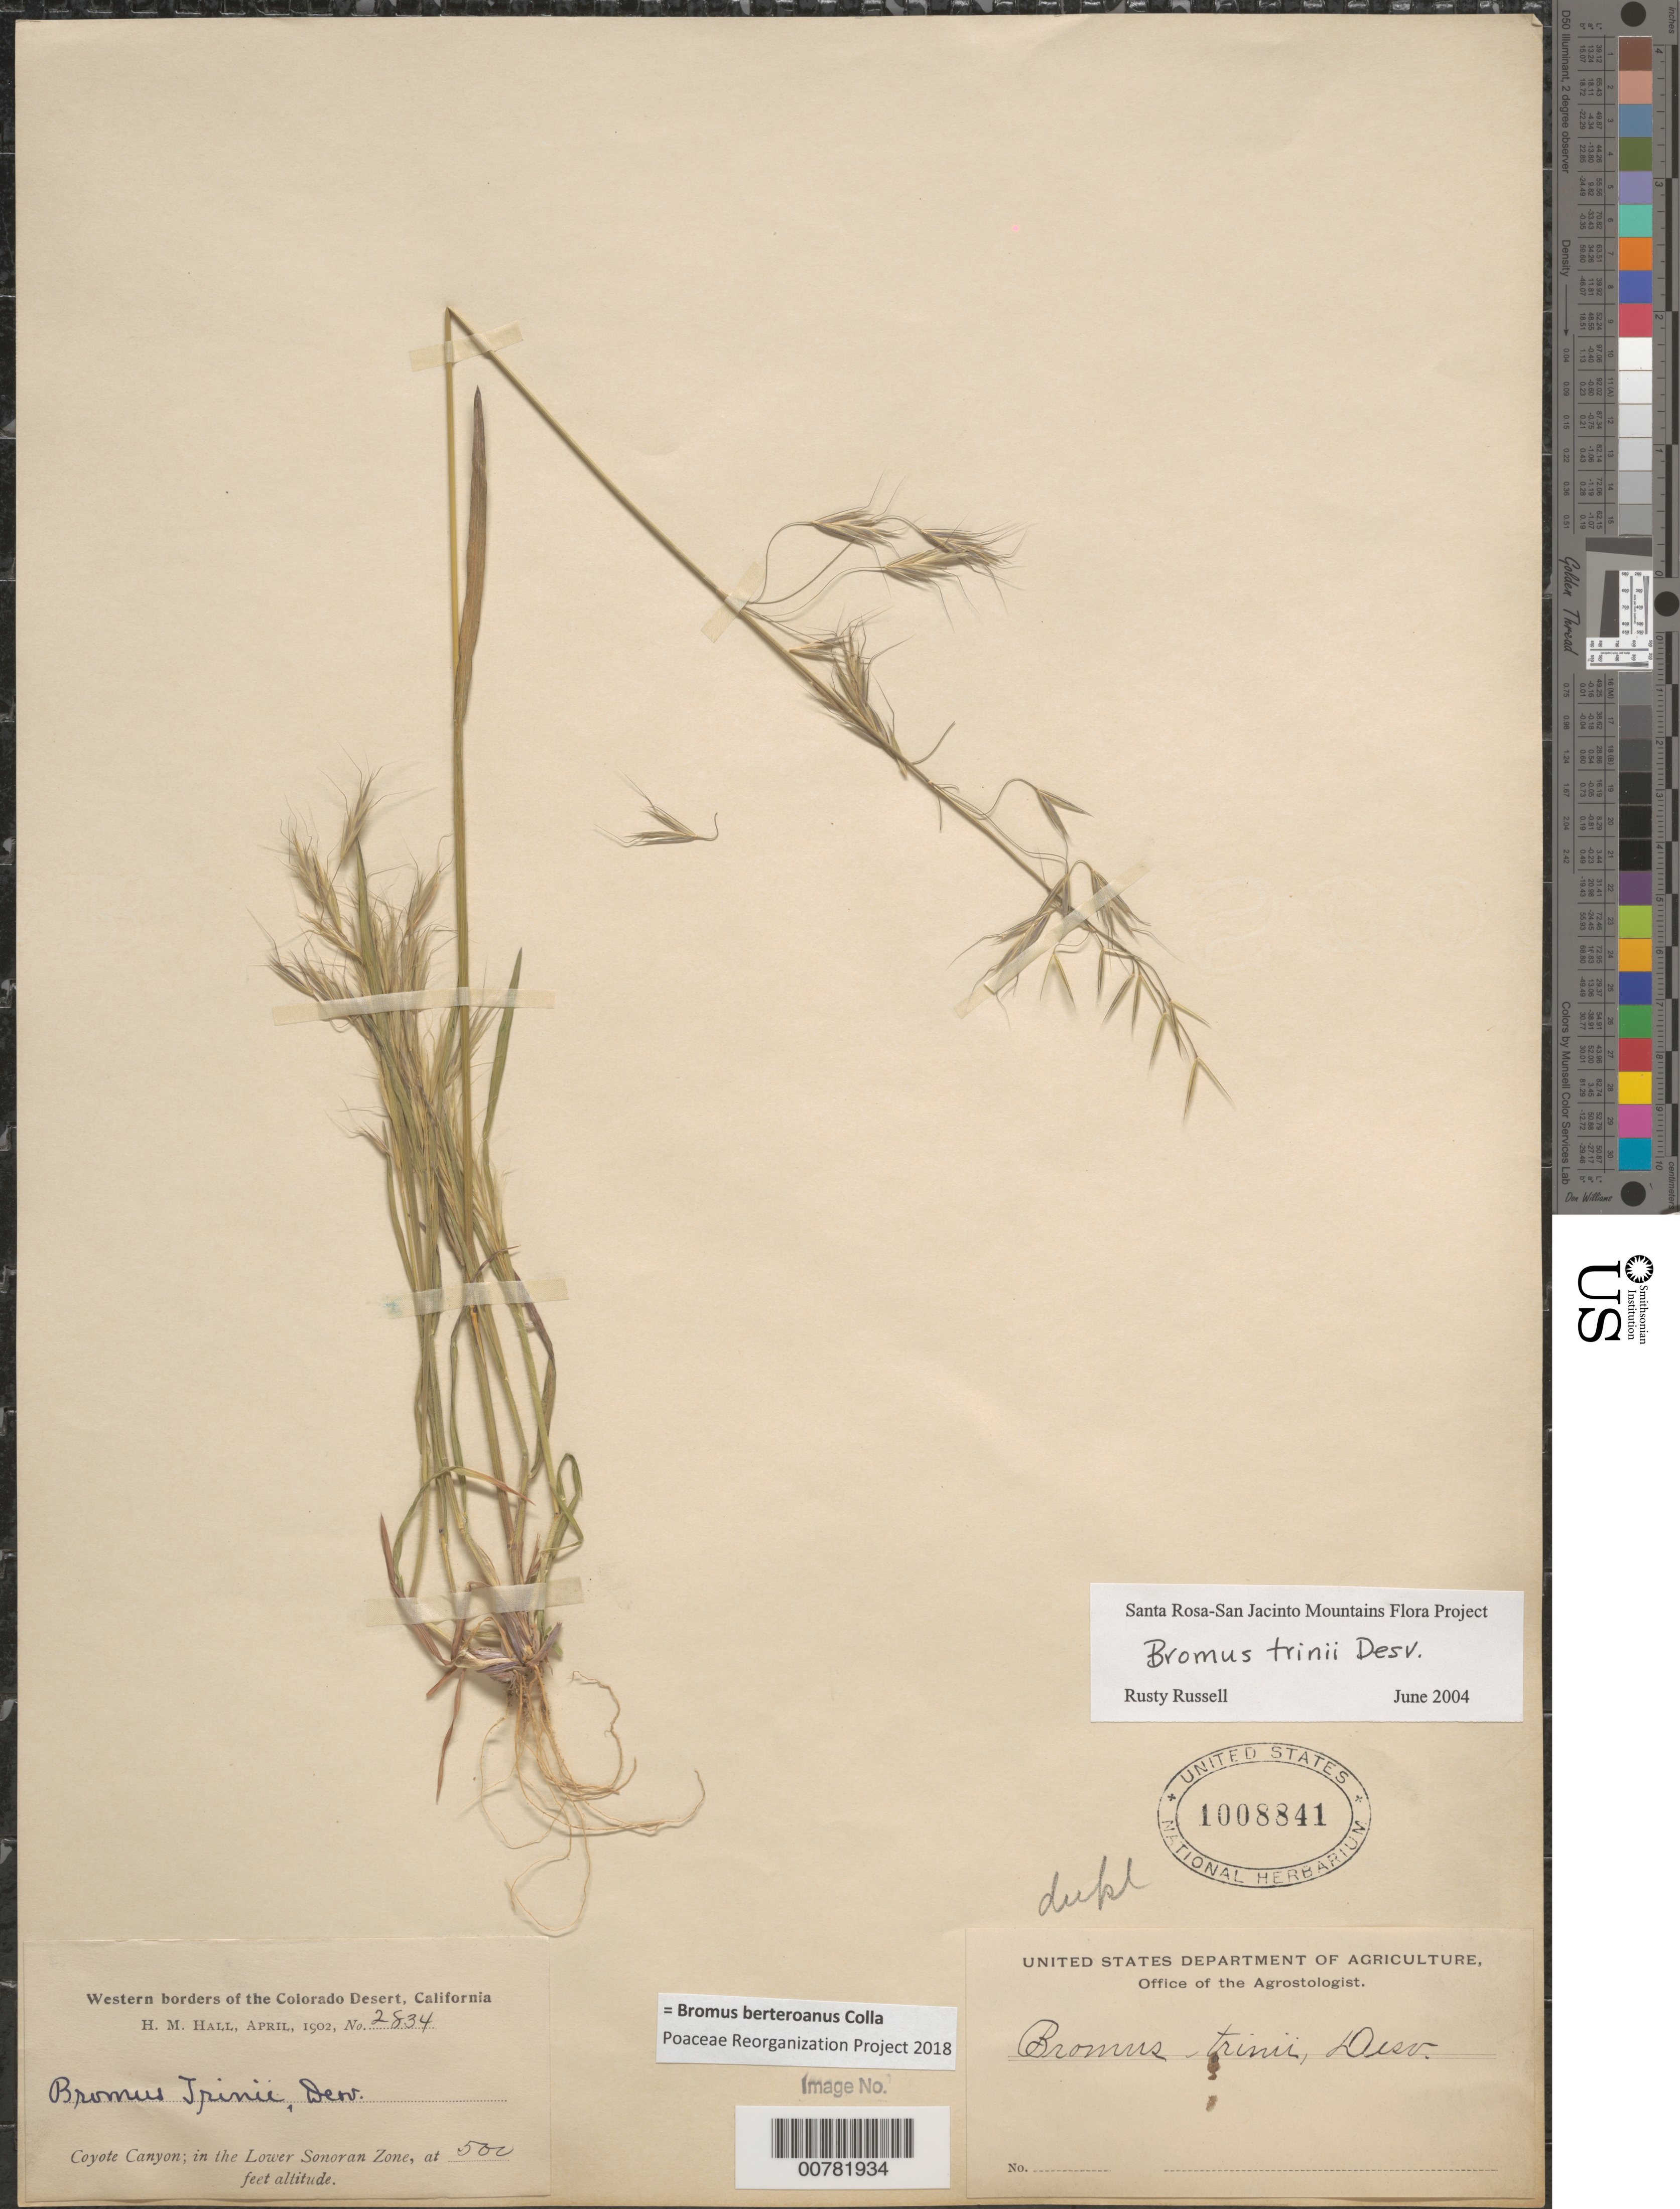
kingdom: Plantae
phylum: Tracheophyta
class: Liliopsida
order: Poales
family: Poaceae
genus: Bromus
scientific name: Bromus berteroanus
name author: Colla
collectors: H. M. Hall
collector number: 2834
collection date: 1902-04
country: United States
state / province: California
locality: Western borders of the Colorado Desert. Coyote Canyon; in the Lower Sonoran Zone.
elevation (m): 152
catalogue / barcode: US 1008841